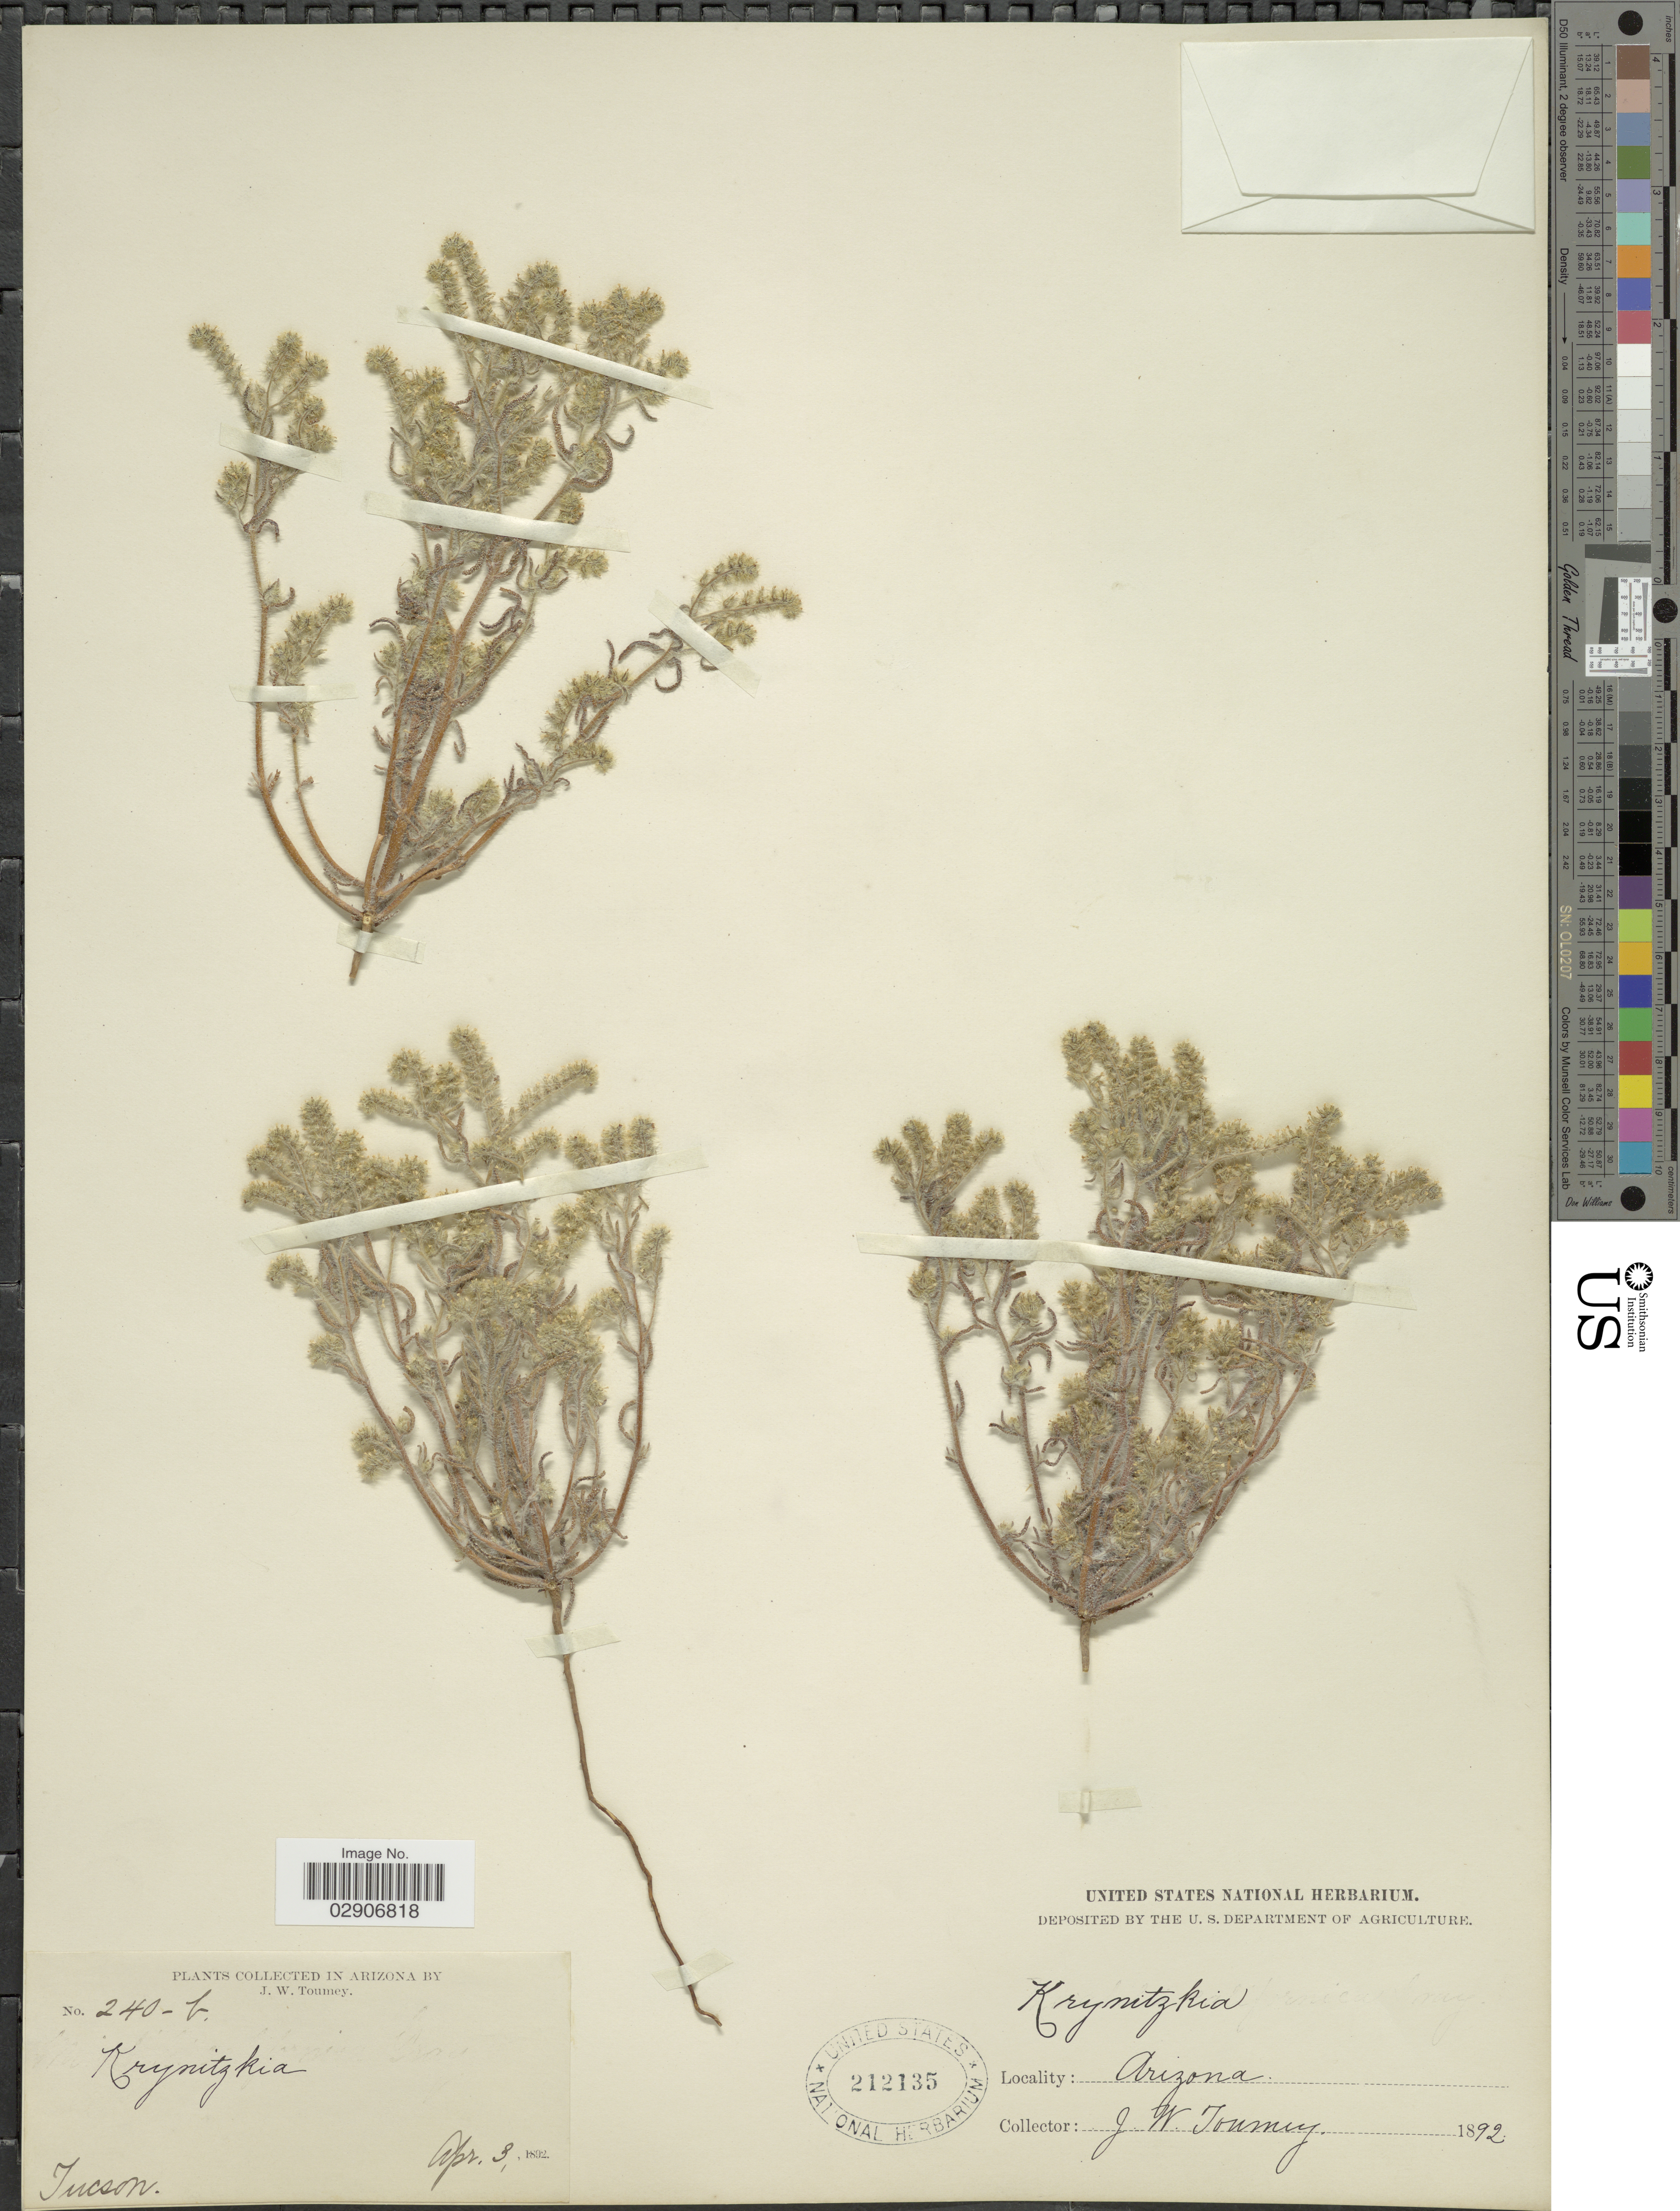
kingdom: Plantae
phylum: Tracheophyta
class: Magnoliopsida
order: Boraginales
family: Boraginaceae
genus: Cryptantha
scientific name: Cryptantha angustifolia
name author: (Torr.) Greene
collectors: J. W. Toumey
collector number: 240-b*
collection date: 1892-04-03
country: United States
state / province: Arizona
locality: Tucson.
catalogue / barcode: US 212135